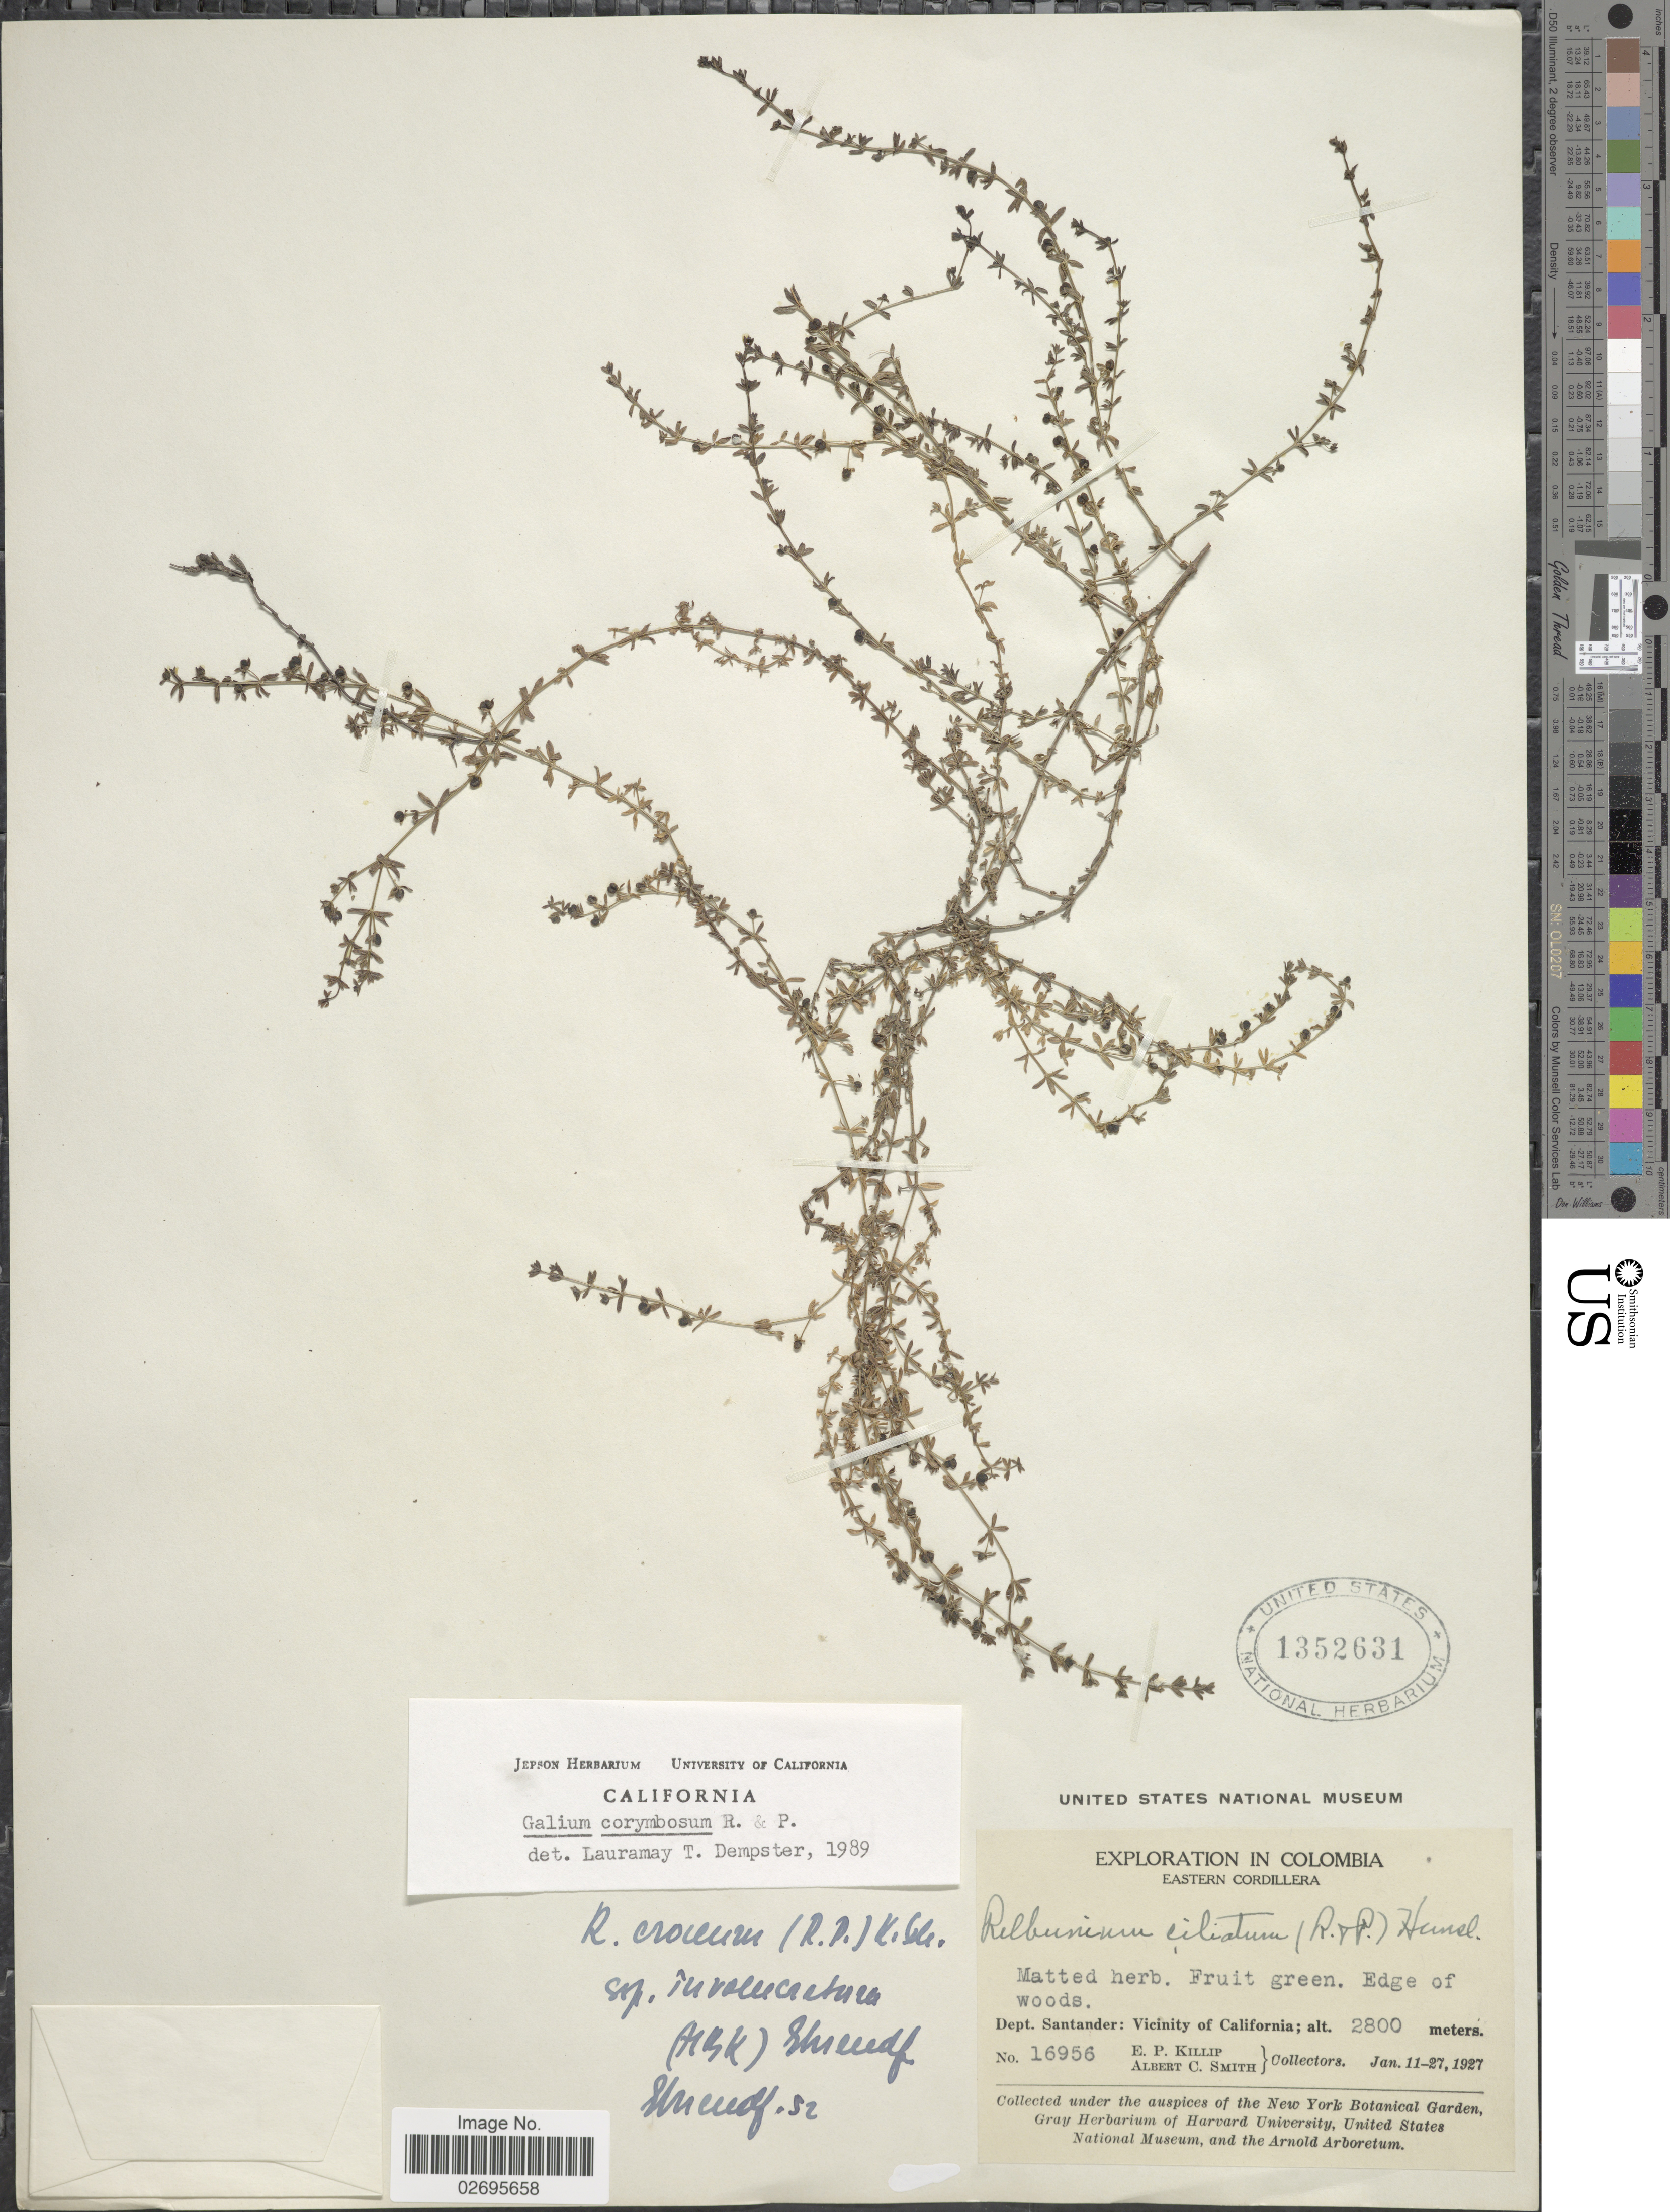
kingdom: Plantae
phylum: Tracheophyta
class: Magnoliopsida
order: Gentianales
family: Rubiaceae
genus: Galium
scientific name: Galium corymbosum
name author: Ruiz & Pav.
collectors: E. P. Killip & A. C. Smith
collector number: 16956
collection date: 1927-01-11/1927-11-17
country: Colombia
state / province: Santander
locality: Eastern Cordillera, Dept. Santander: Vicinity of California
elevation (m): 2800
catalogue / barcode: US 1352631